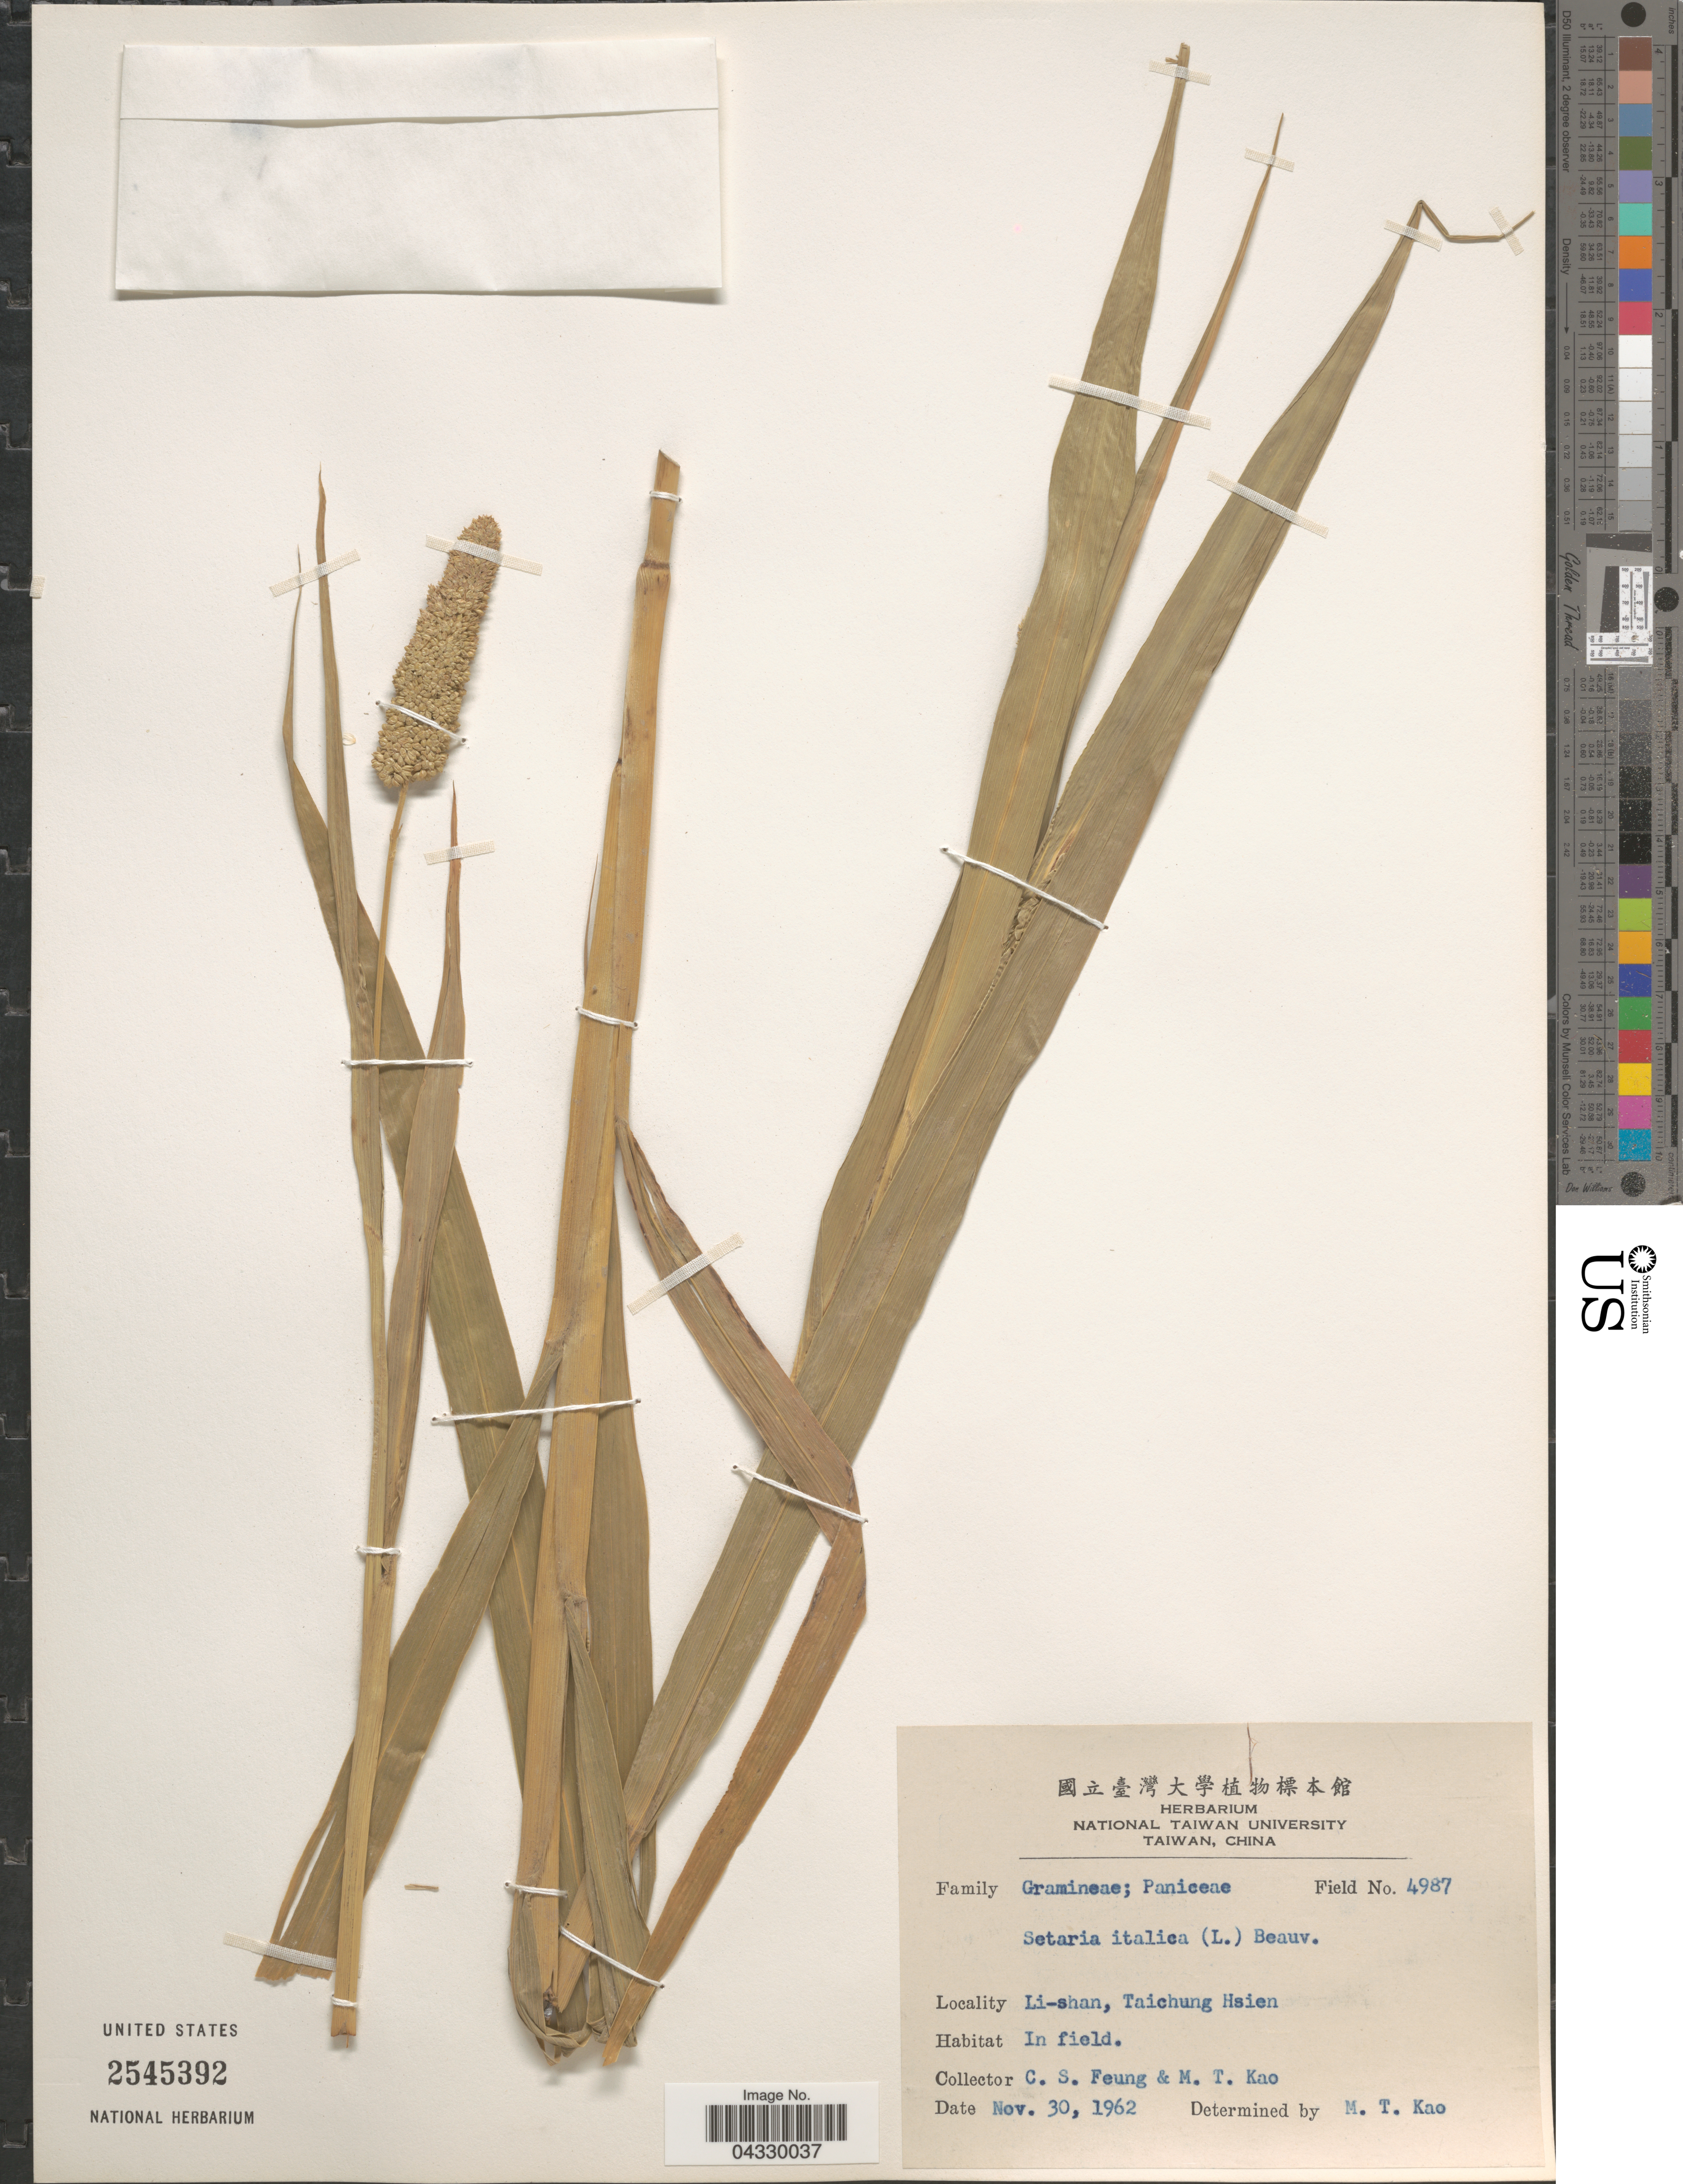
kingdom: Plantae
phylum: Tracheophyta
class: Liliopsida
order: Poales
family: Poaceae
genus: Setaria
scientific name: Setaria italica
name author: (L.) P. Beauv.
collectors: C. Feung & M. T. Kao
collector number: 4987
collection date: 1962-11-30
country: Taiwan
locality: Li-shan, Taichung Hsien.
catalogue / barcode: US 2545392